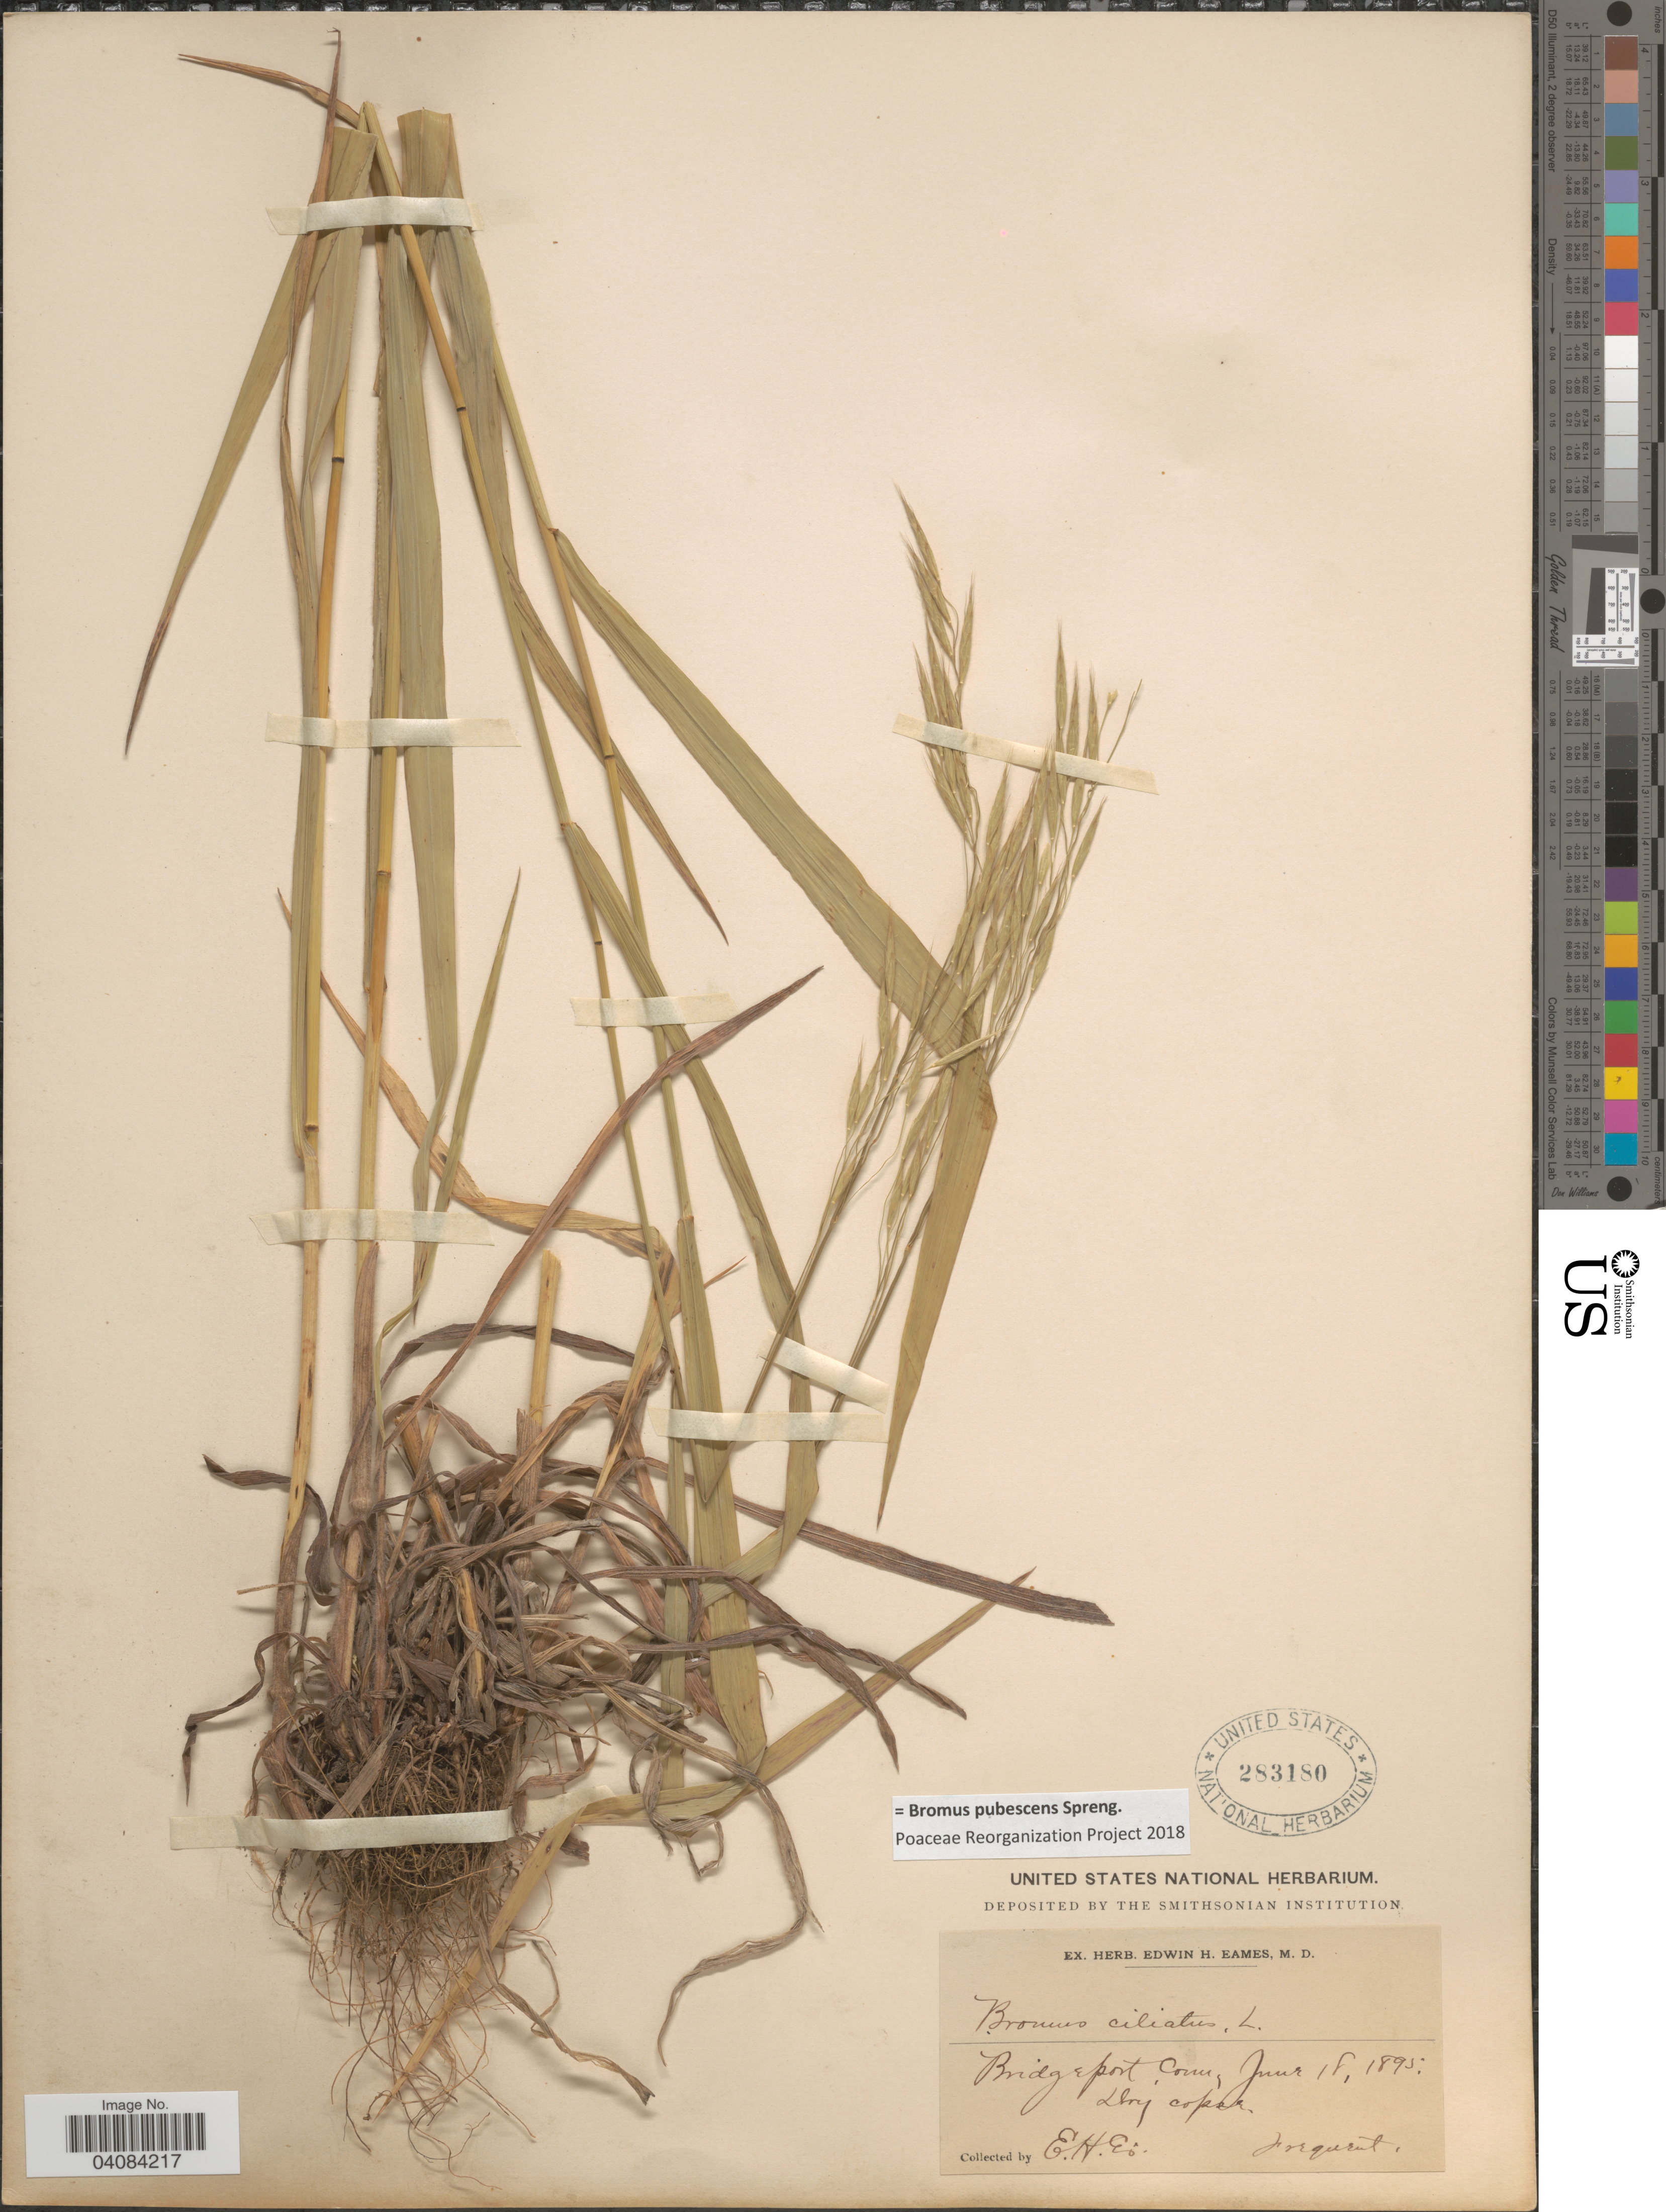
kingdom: Plantae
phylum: Tracheophyta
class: Liliopsida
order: Poales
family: Poaceae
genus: Bromus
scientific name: Bromus pubescens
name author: Muhl. ex Willd.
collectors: E. H. Eames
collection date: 1895-06-18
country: United States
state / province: Connecticut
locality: Bridgeport.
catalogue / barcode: US 283180